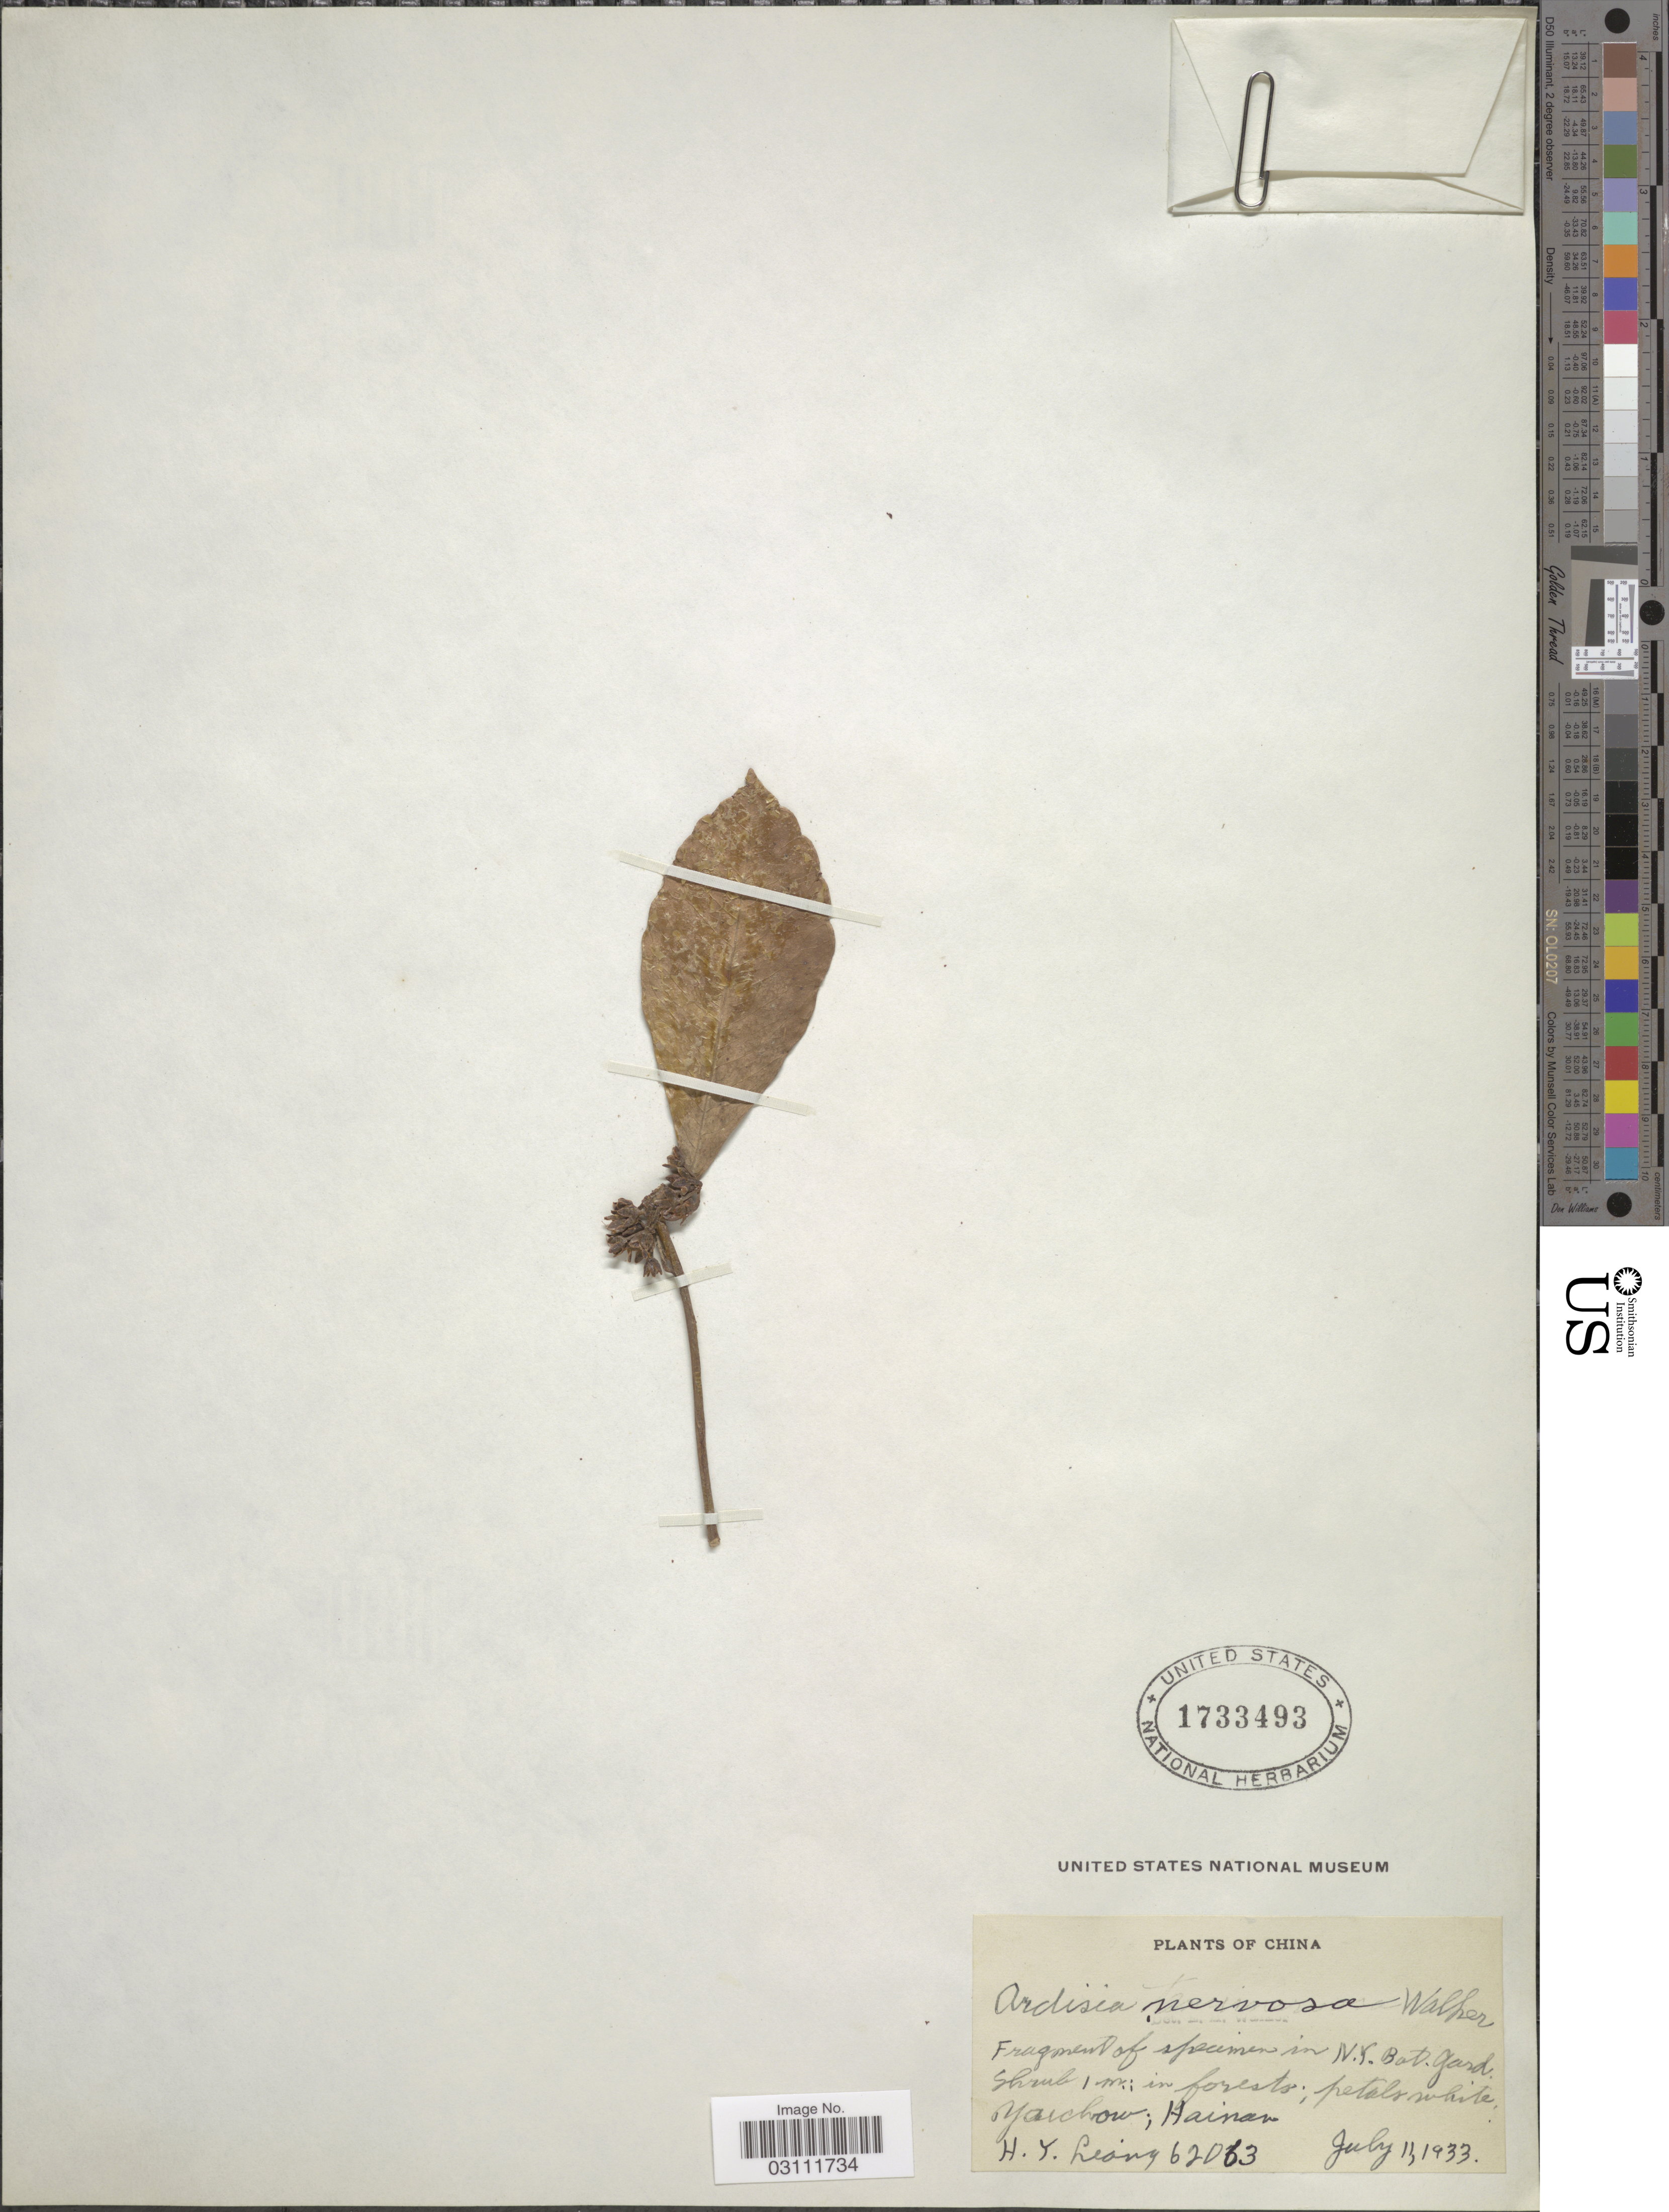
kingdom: Plantae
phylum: Tracheophyta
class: Magnoliopsida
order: Ericales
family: Primulaceae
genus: Ardisia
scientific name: Ardisia nervosa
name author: E. Walker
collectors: H. Y. Liang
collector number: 62063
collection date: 1933-07-11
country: China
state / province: Hainan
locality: Yaichow, Hainan.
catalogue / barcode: US 1733493